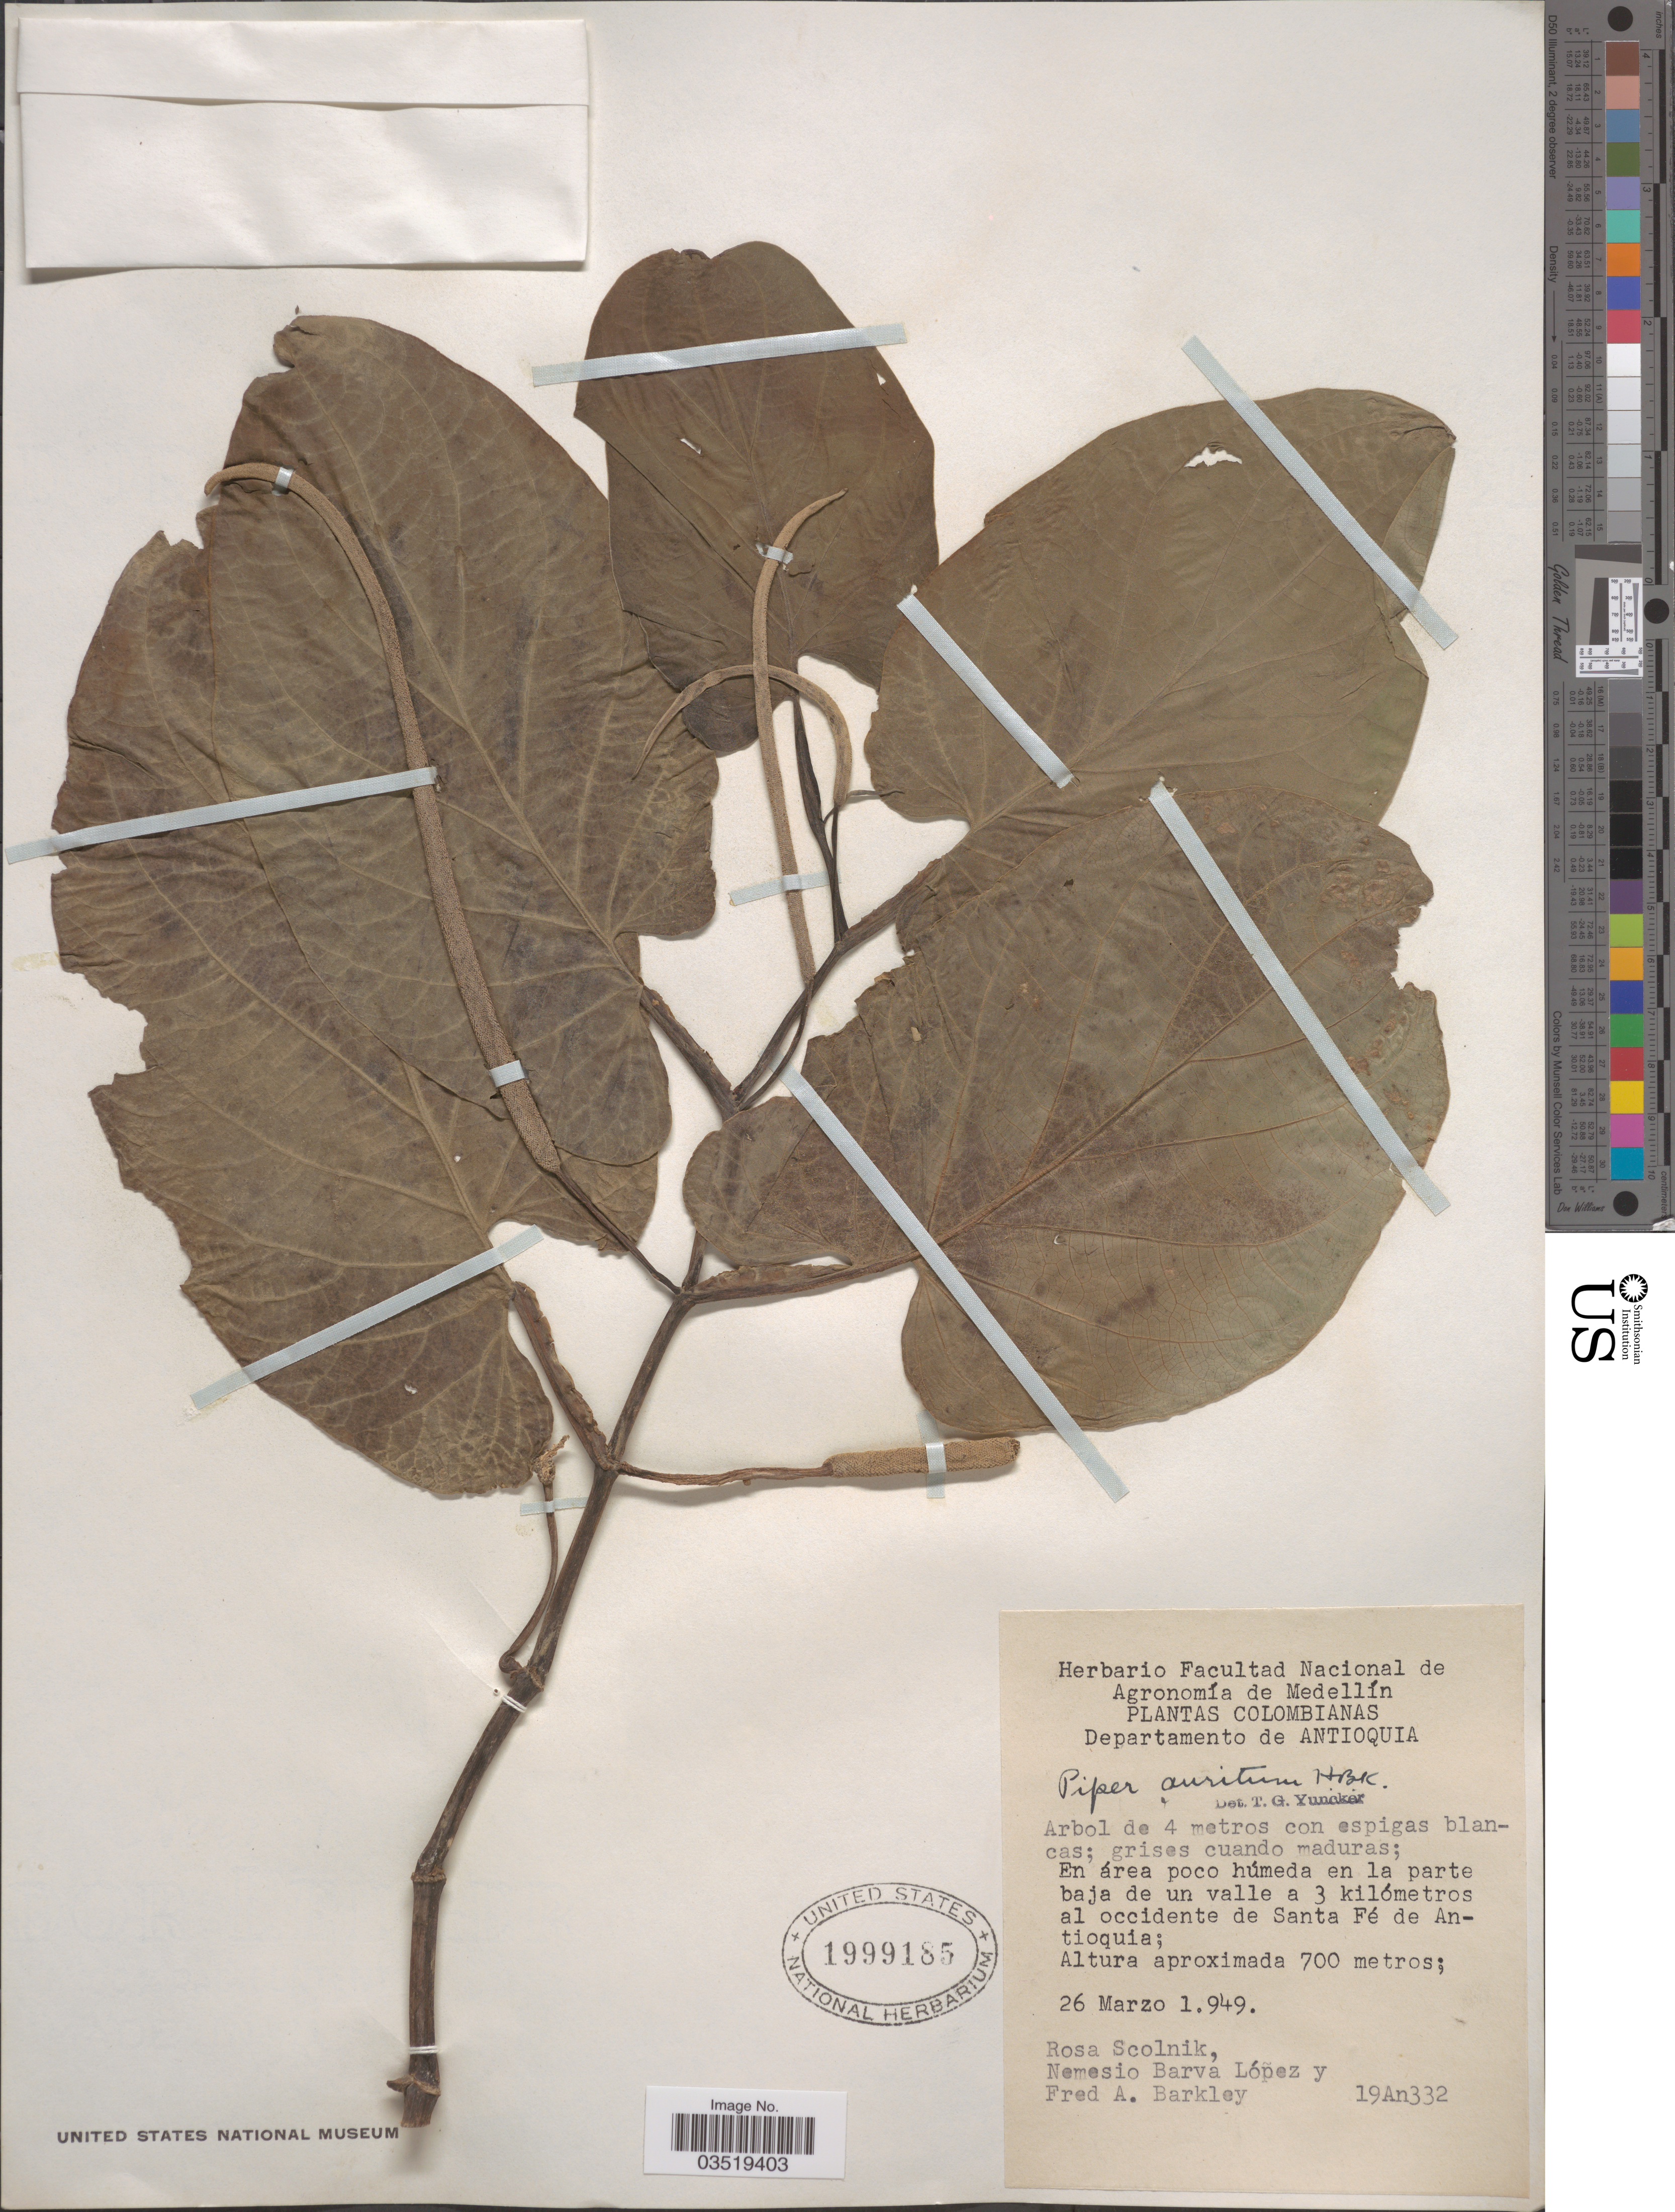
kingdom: Plantae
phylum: Tracheophyta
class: Magnoliopsida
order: Piperales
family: Piperaceae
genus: Piper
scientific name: Piper auritum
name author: Kunth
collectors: N. Lopez & F. A. Barkley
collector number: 19An332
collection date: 1949-03-26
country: Colombia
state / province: Antioquia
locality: Departamento de Antioquia. En área poco húmeda en la parte baja de un valle a 3 kilómetros al occidente de Santa Fé de Antioquia.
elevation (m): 700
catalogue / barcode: US 1999185